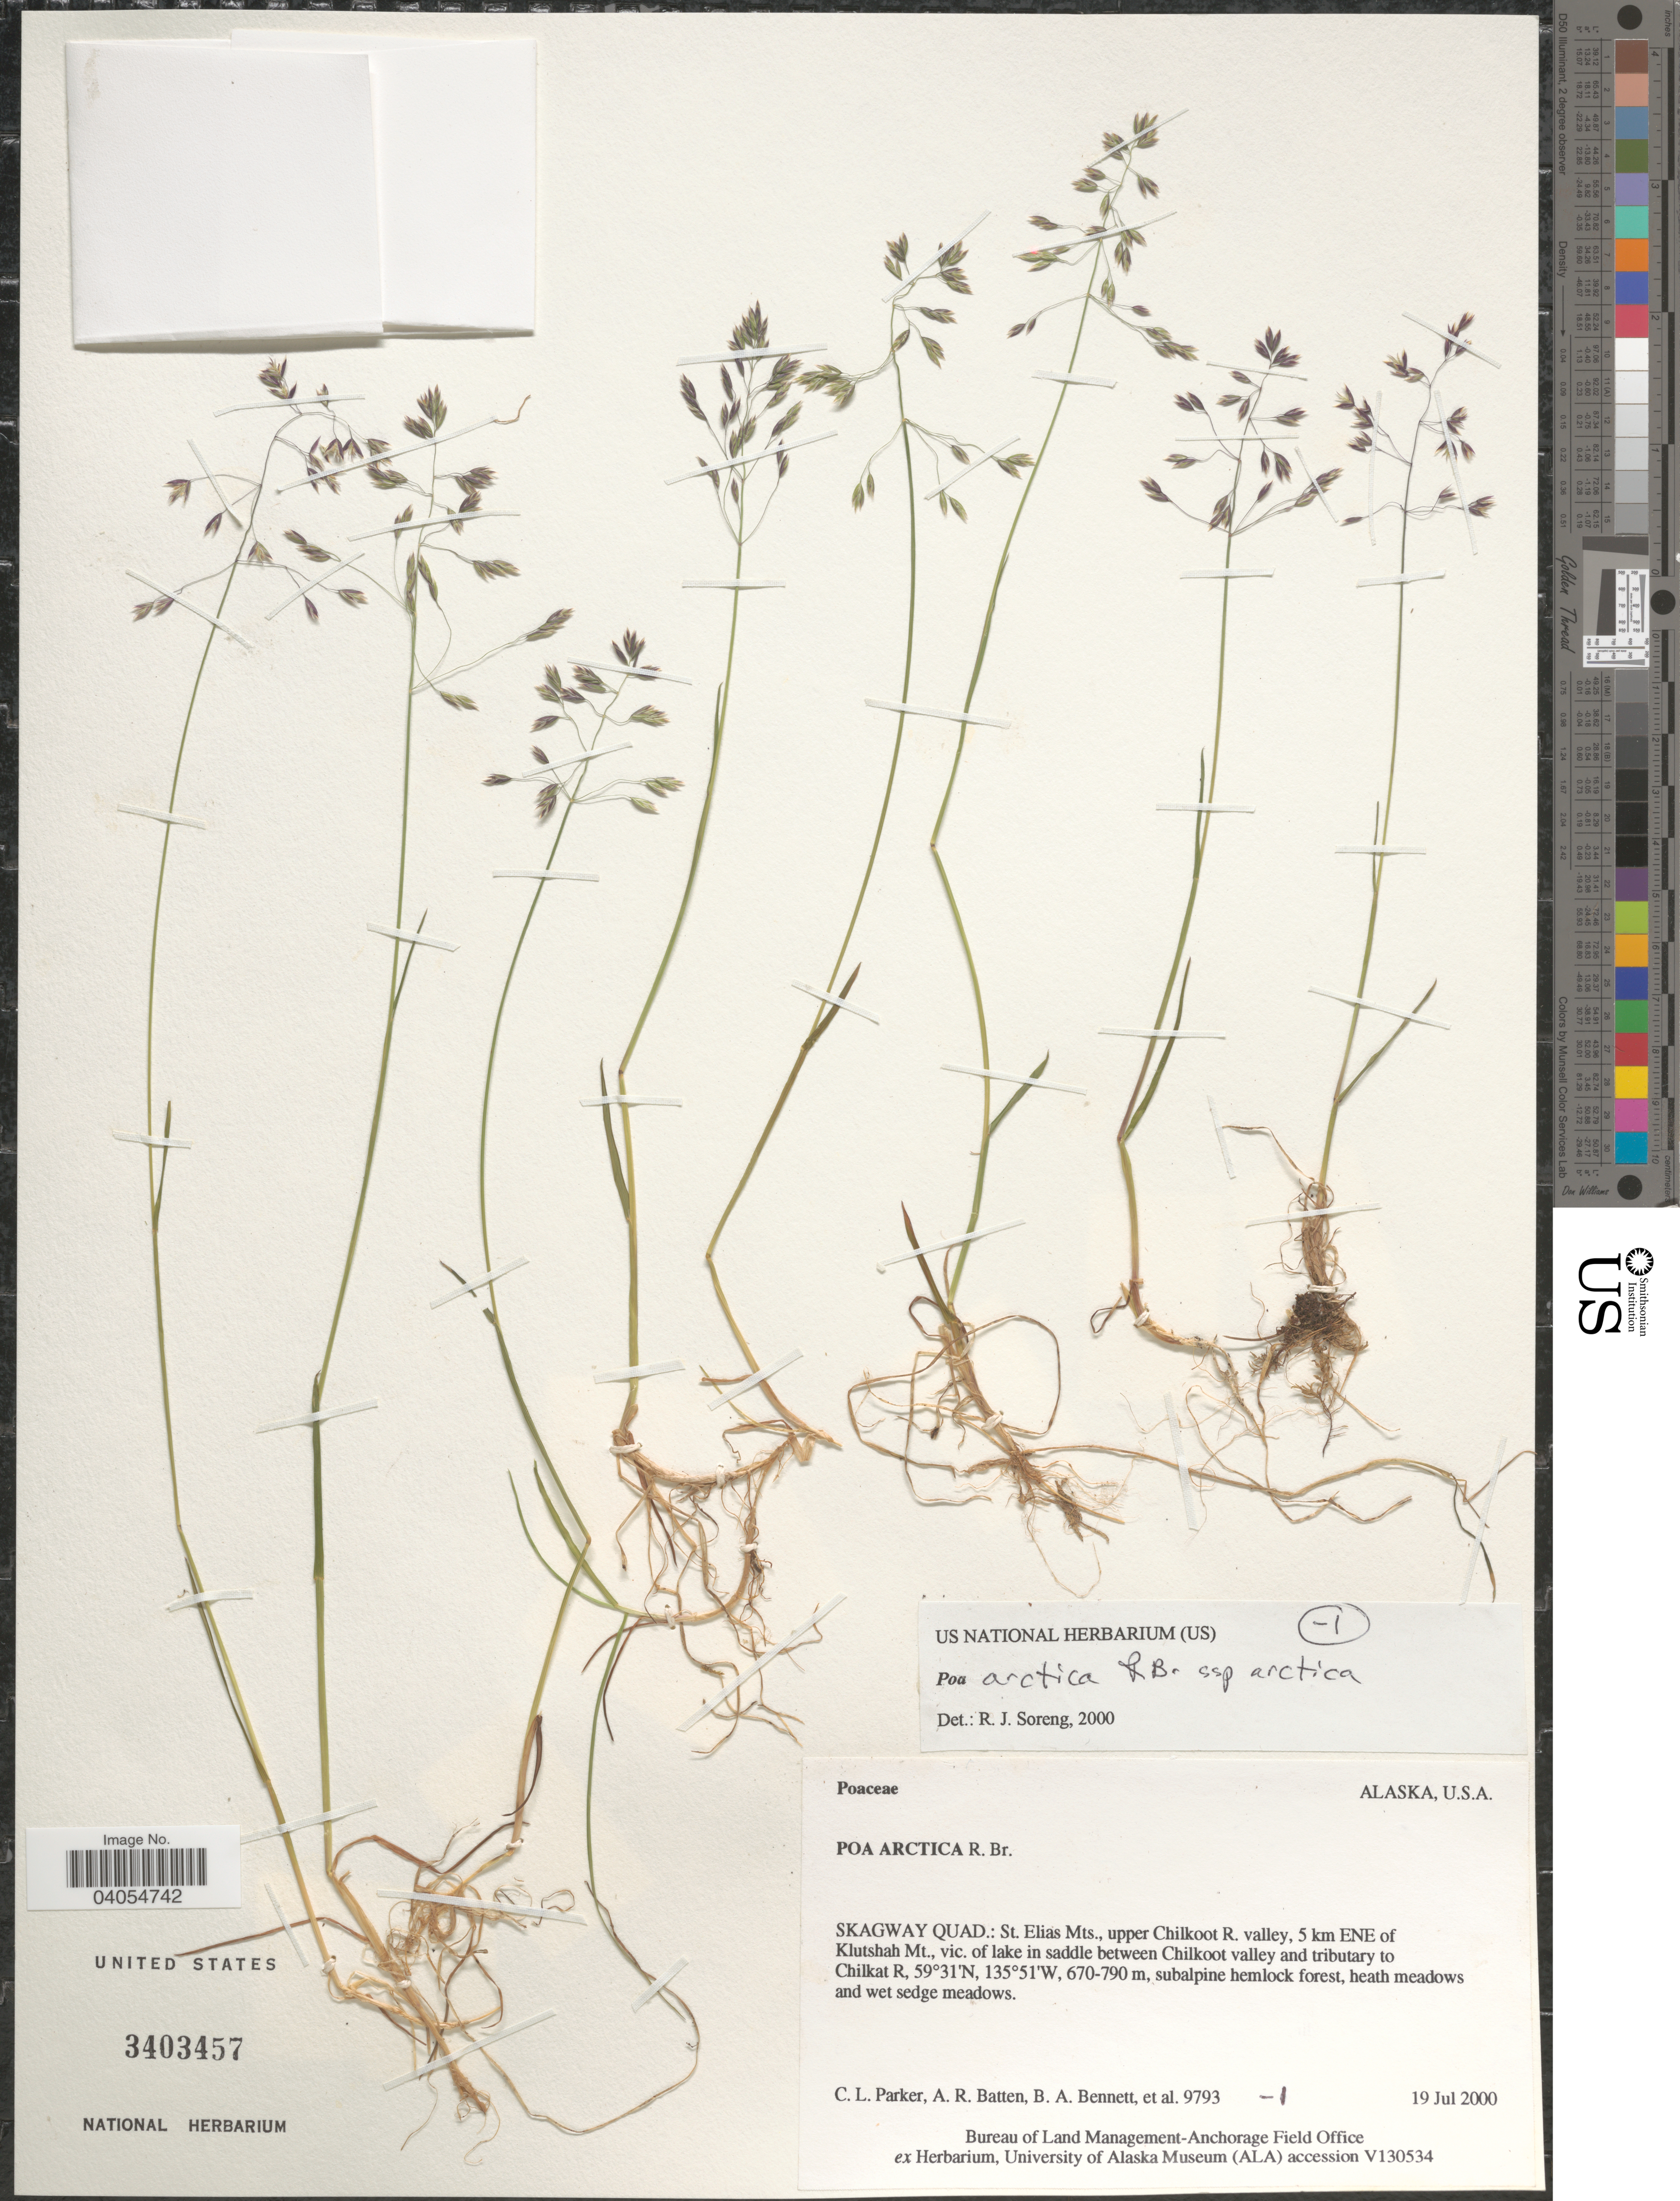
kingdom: Plantae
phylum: Tracheophyta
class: Liliopsida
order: Poales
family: Poaceae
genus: Poa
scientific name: Poa arctica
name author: R. Br.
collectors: C. L. Parker, A. Batten, B. A. Bennett & et al.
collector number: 9793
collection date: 2000-07-19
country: United States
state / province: Alaska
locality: Skagqay Quad.: St. Elias Mts., upper Chilkoot R. valley, 5 km ENE of Klutshah Mt., vic. of lake in saddle between Chilkoot valley and tributary to Chilkat R.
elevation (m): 670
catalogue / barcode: US 3403457